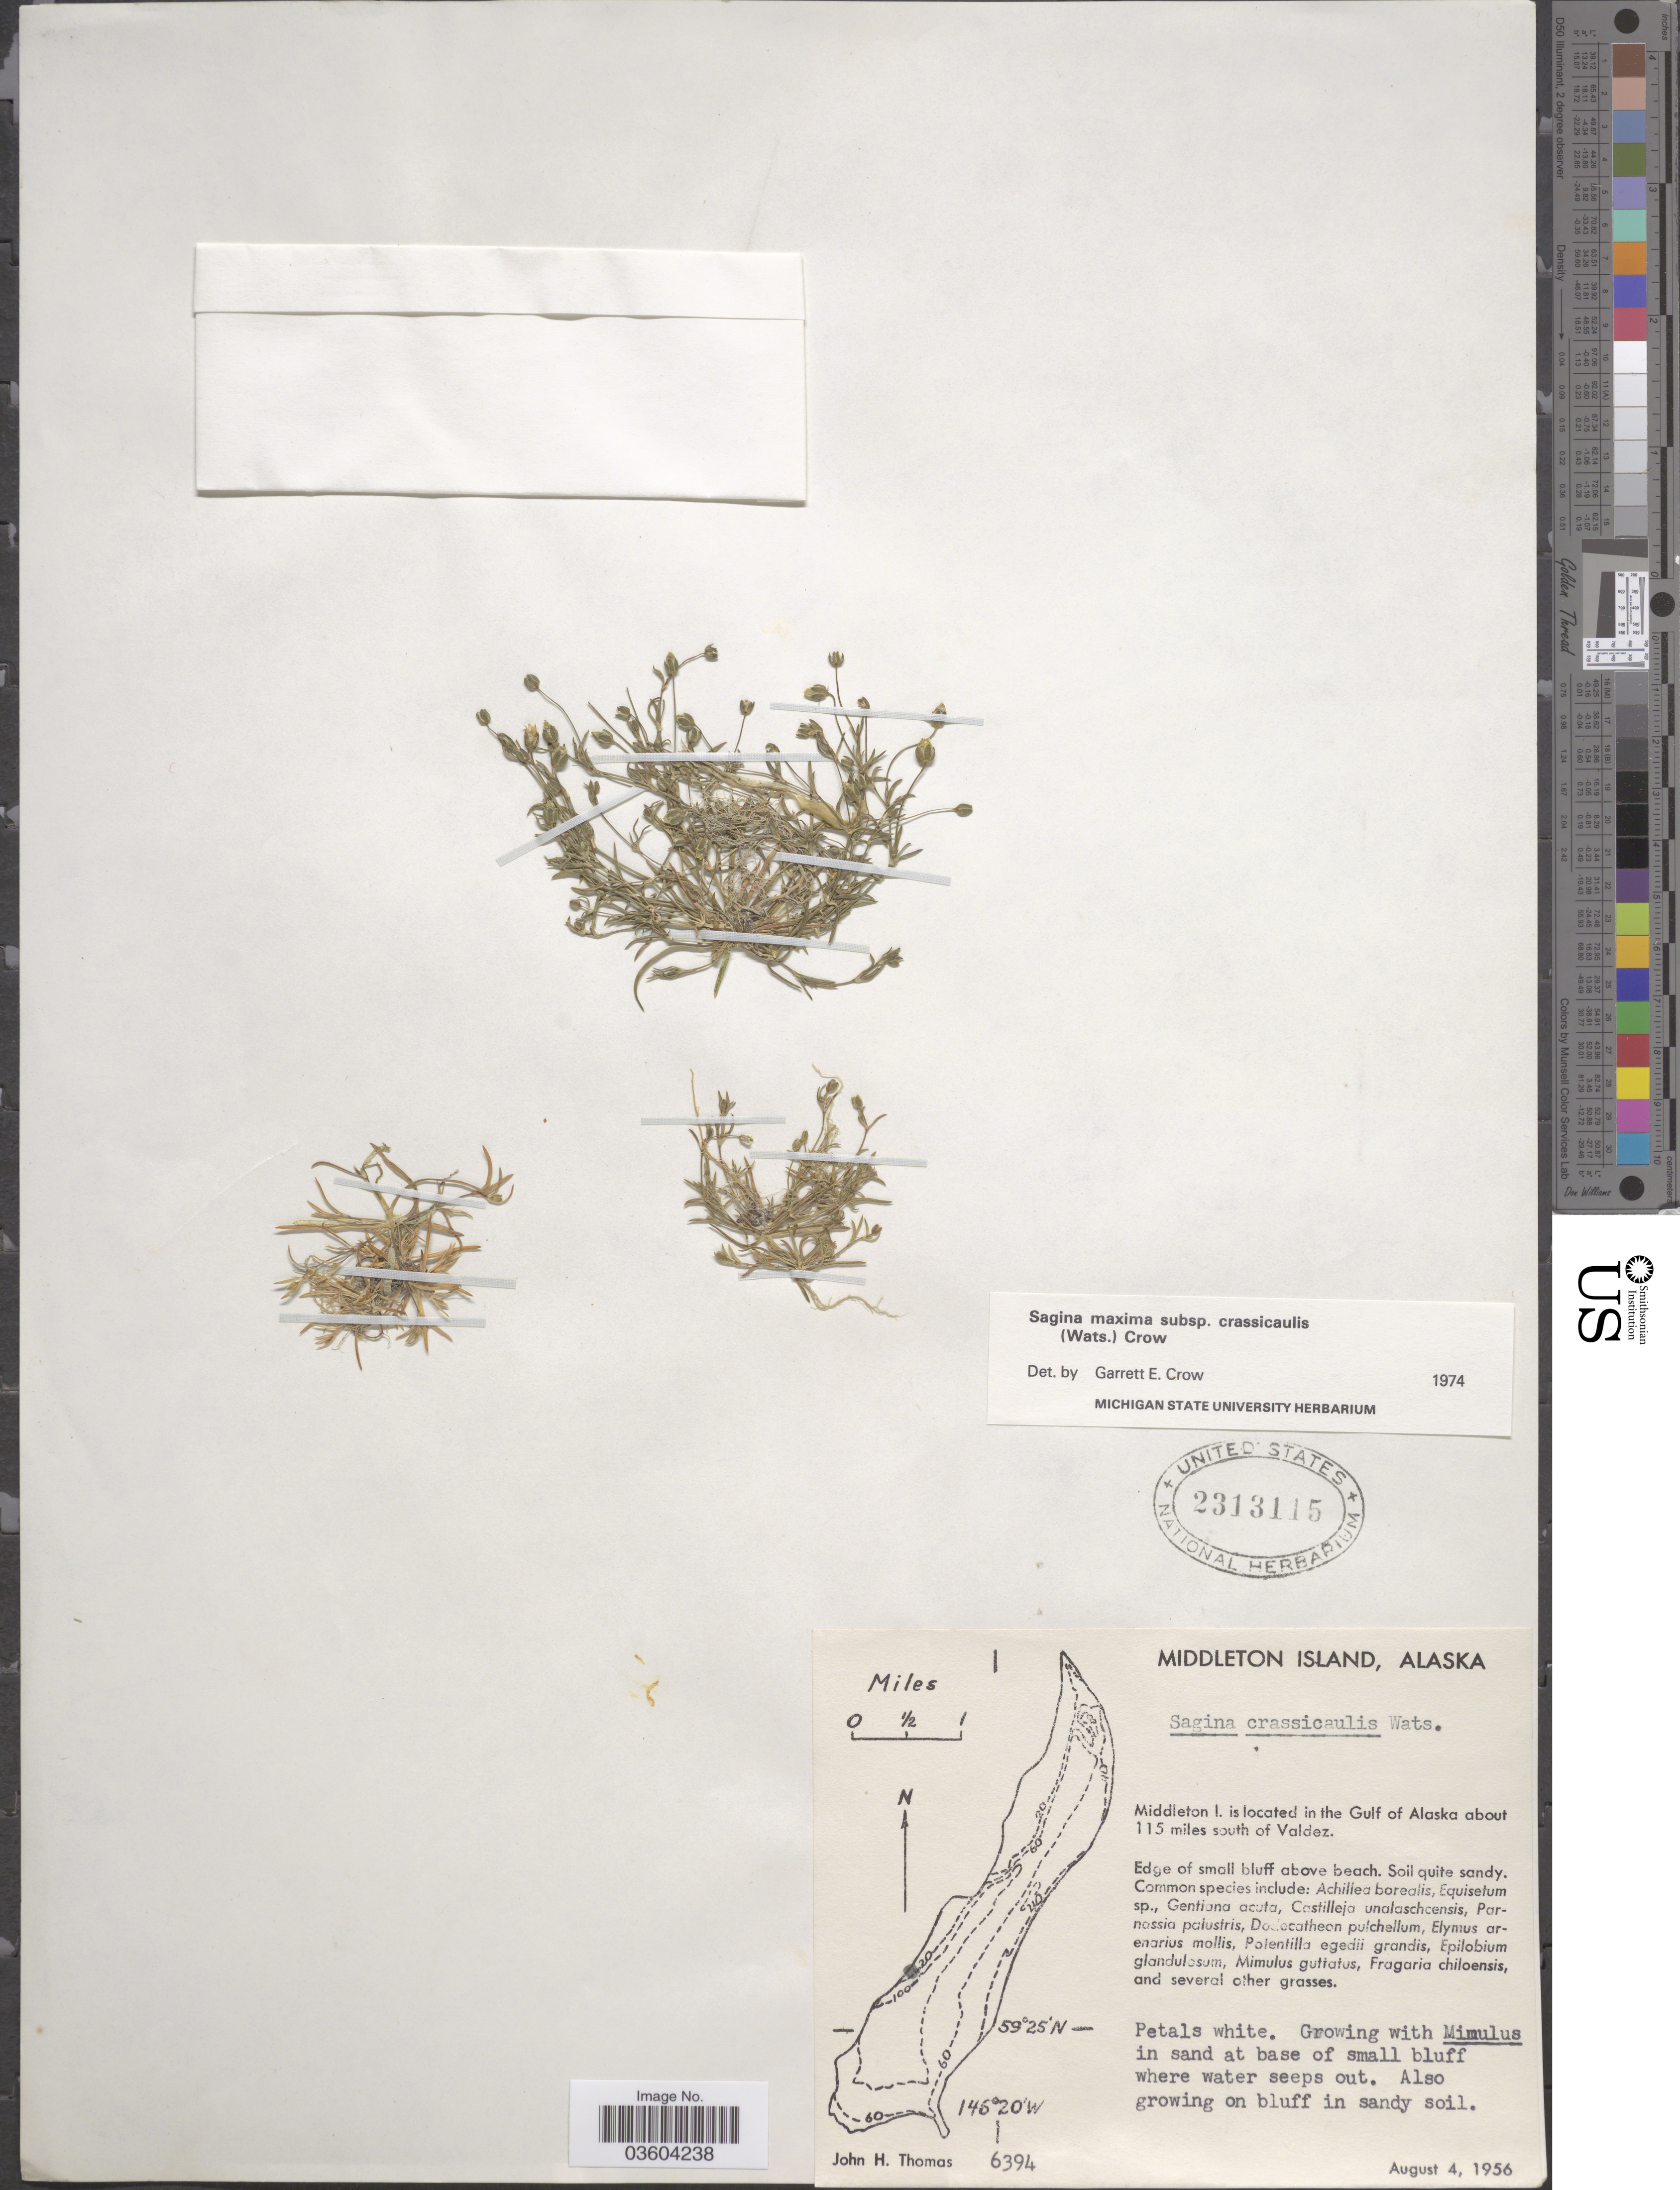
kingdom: Plantae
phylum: Tracheophyta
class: Magnoliopsida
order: Caryophyllales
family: Caryophyllaceae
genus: Sagina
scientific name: Sagina maxima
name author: A. Gray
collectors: J. H. Thomas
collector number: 6394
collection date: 1956-08-04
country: United States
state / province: Alaska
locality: Middleton Island. The Gulf of Alaska about 115 miles south of Valdez. Edge of small bluff above beach.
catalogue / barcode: US 2313115